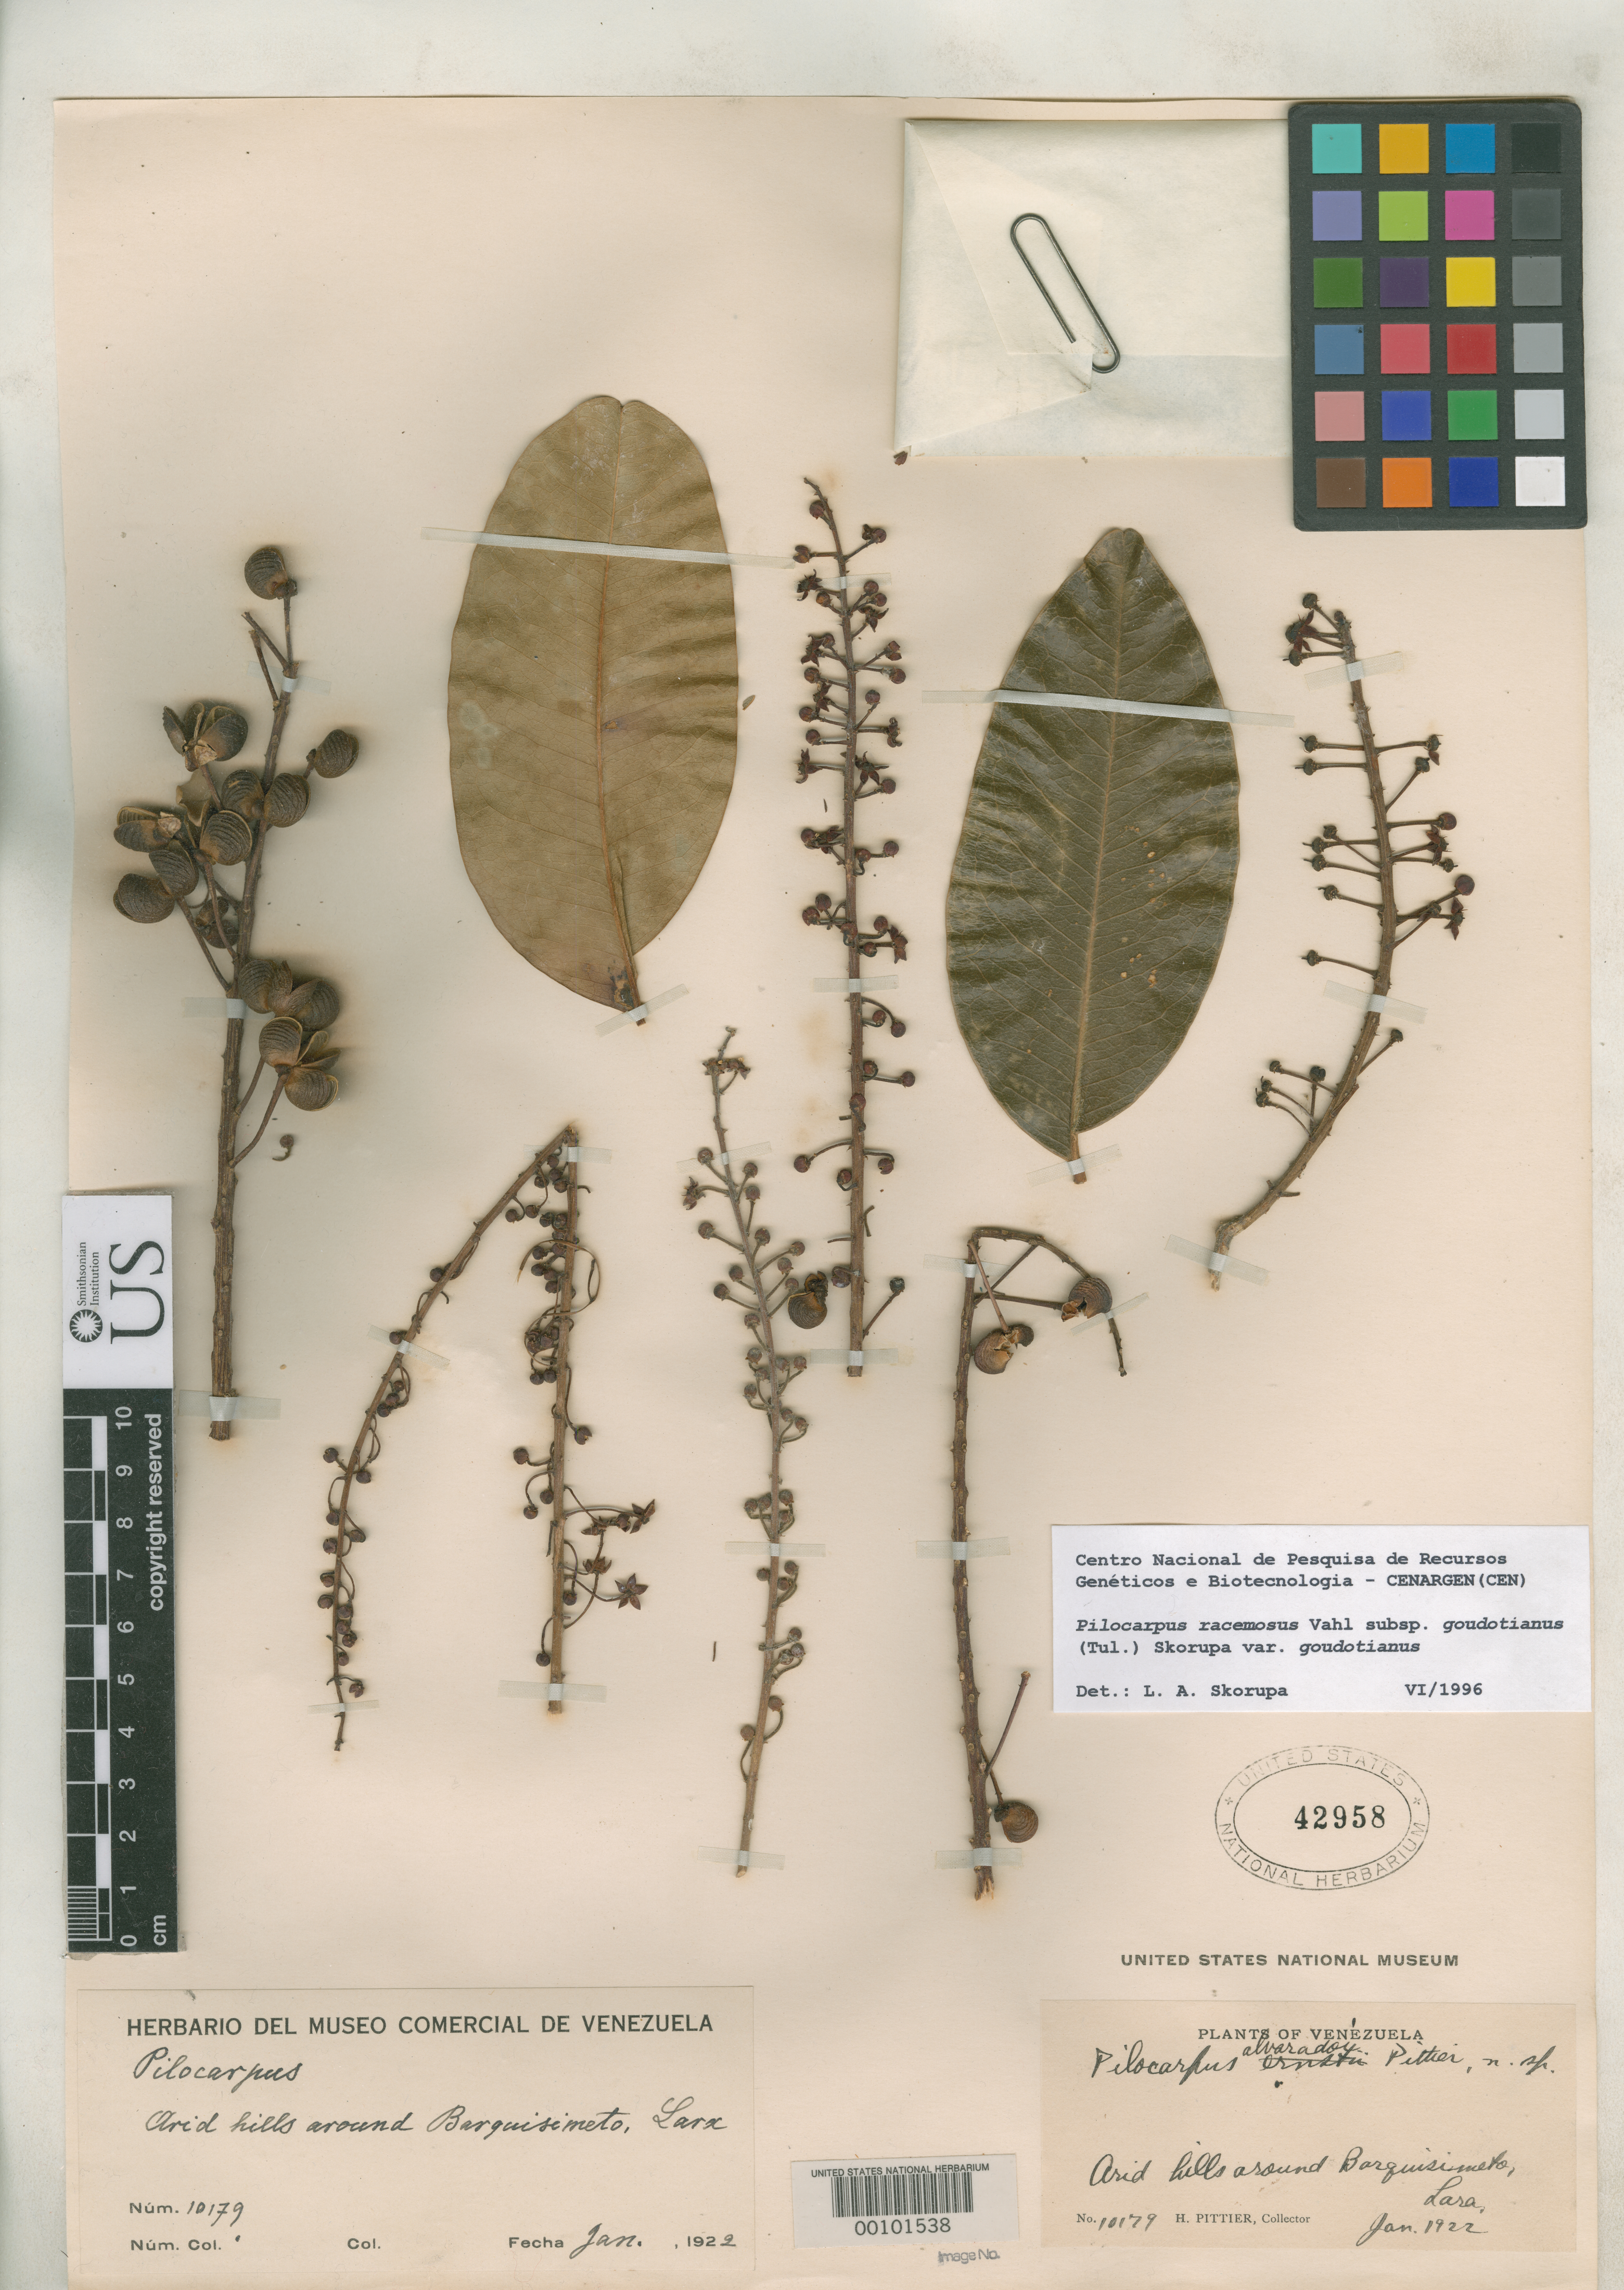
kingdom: Plantae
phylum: Tracheophyta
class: Magnoliopsida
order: Sapindales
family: Rutaceae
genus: Pilocarpus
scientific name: Pilocarpus alvaradoi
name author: Pittier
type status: Type Collection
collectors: H. F. Pittier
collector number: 10179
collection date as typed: Jan 1922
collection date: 1922-01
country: Venezuela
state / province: Lara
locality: Hills around Barquisimeto.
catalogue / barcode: US 42958